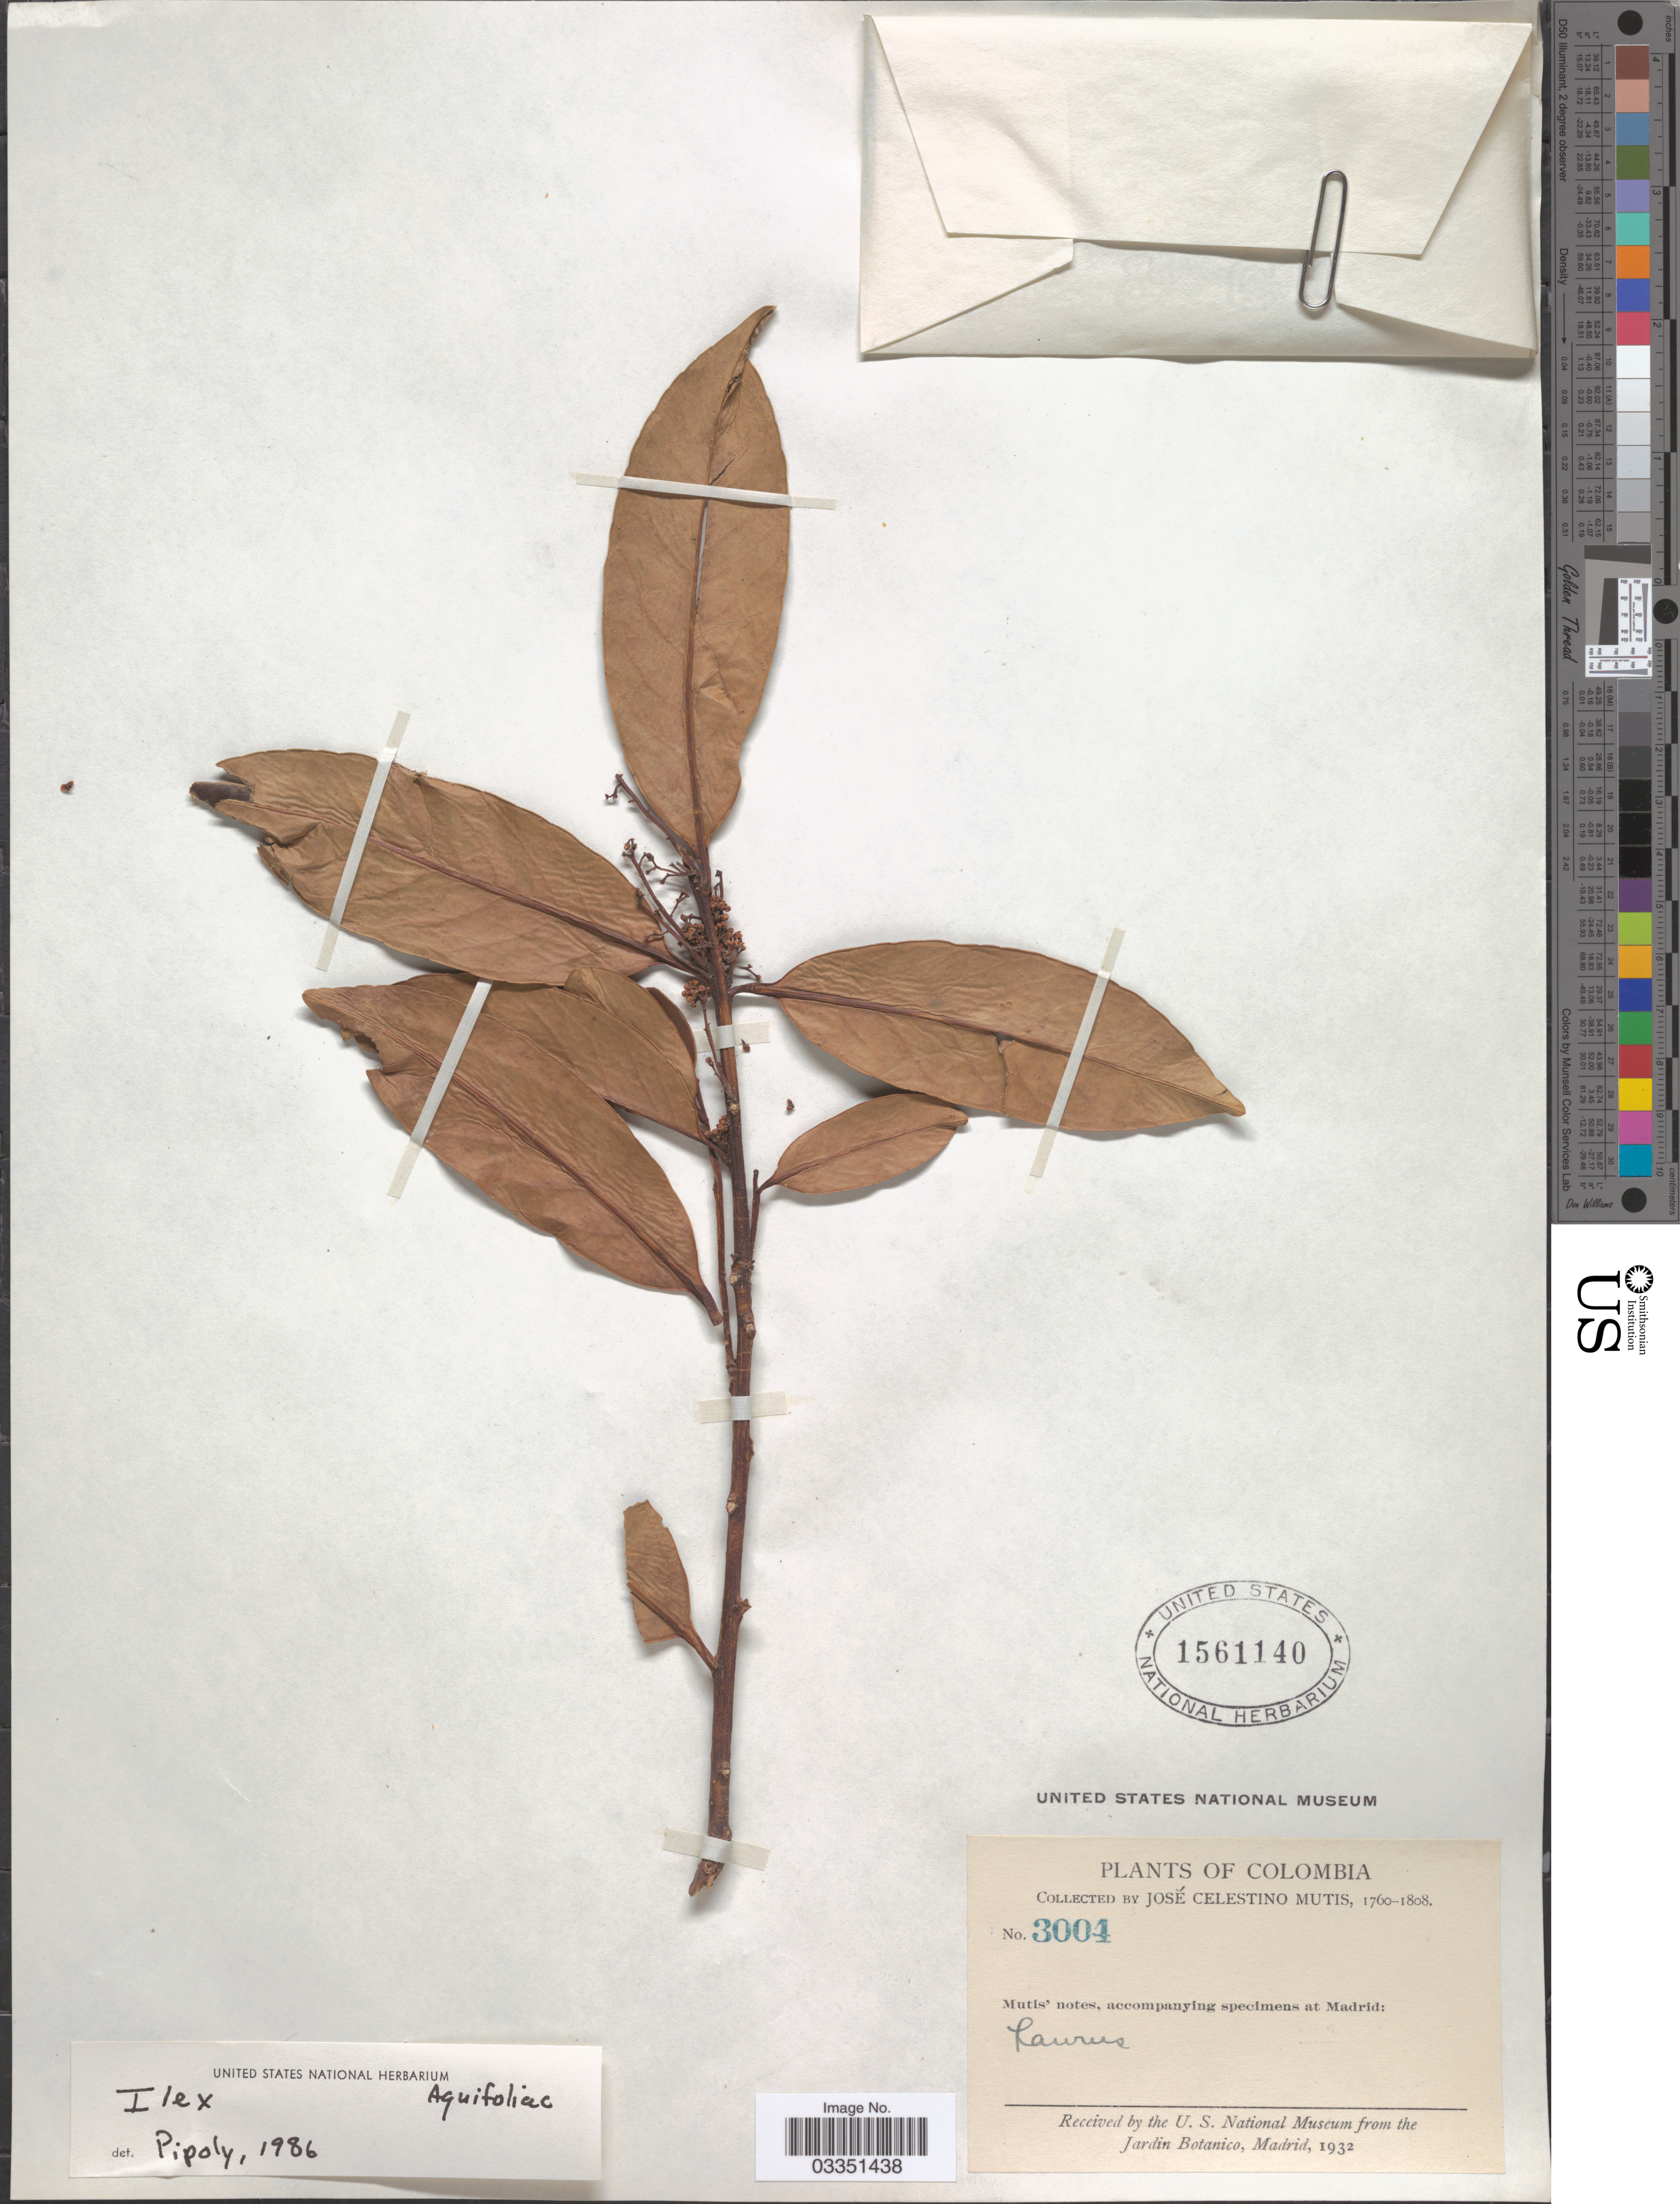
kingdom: Plantae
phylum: Tracheophyta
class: Magnoliopsida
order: Aquifoliales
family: Aquifoliaceae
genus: Ilex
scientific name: Ilex sp.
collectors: J. C. B. Mutis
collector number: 3004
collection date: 1760/1808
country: Colombia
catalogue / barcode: US 1561140